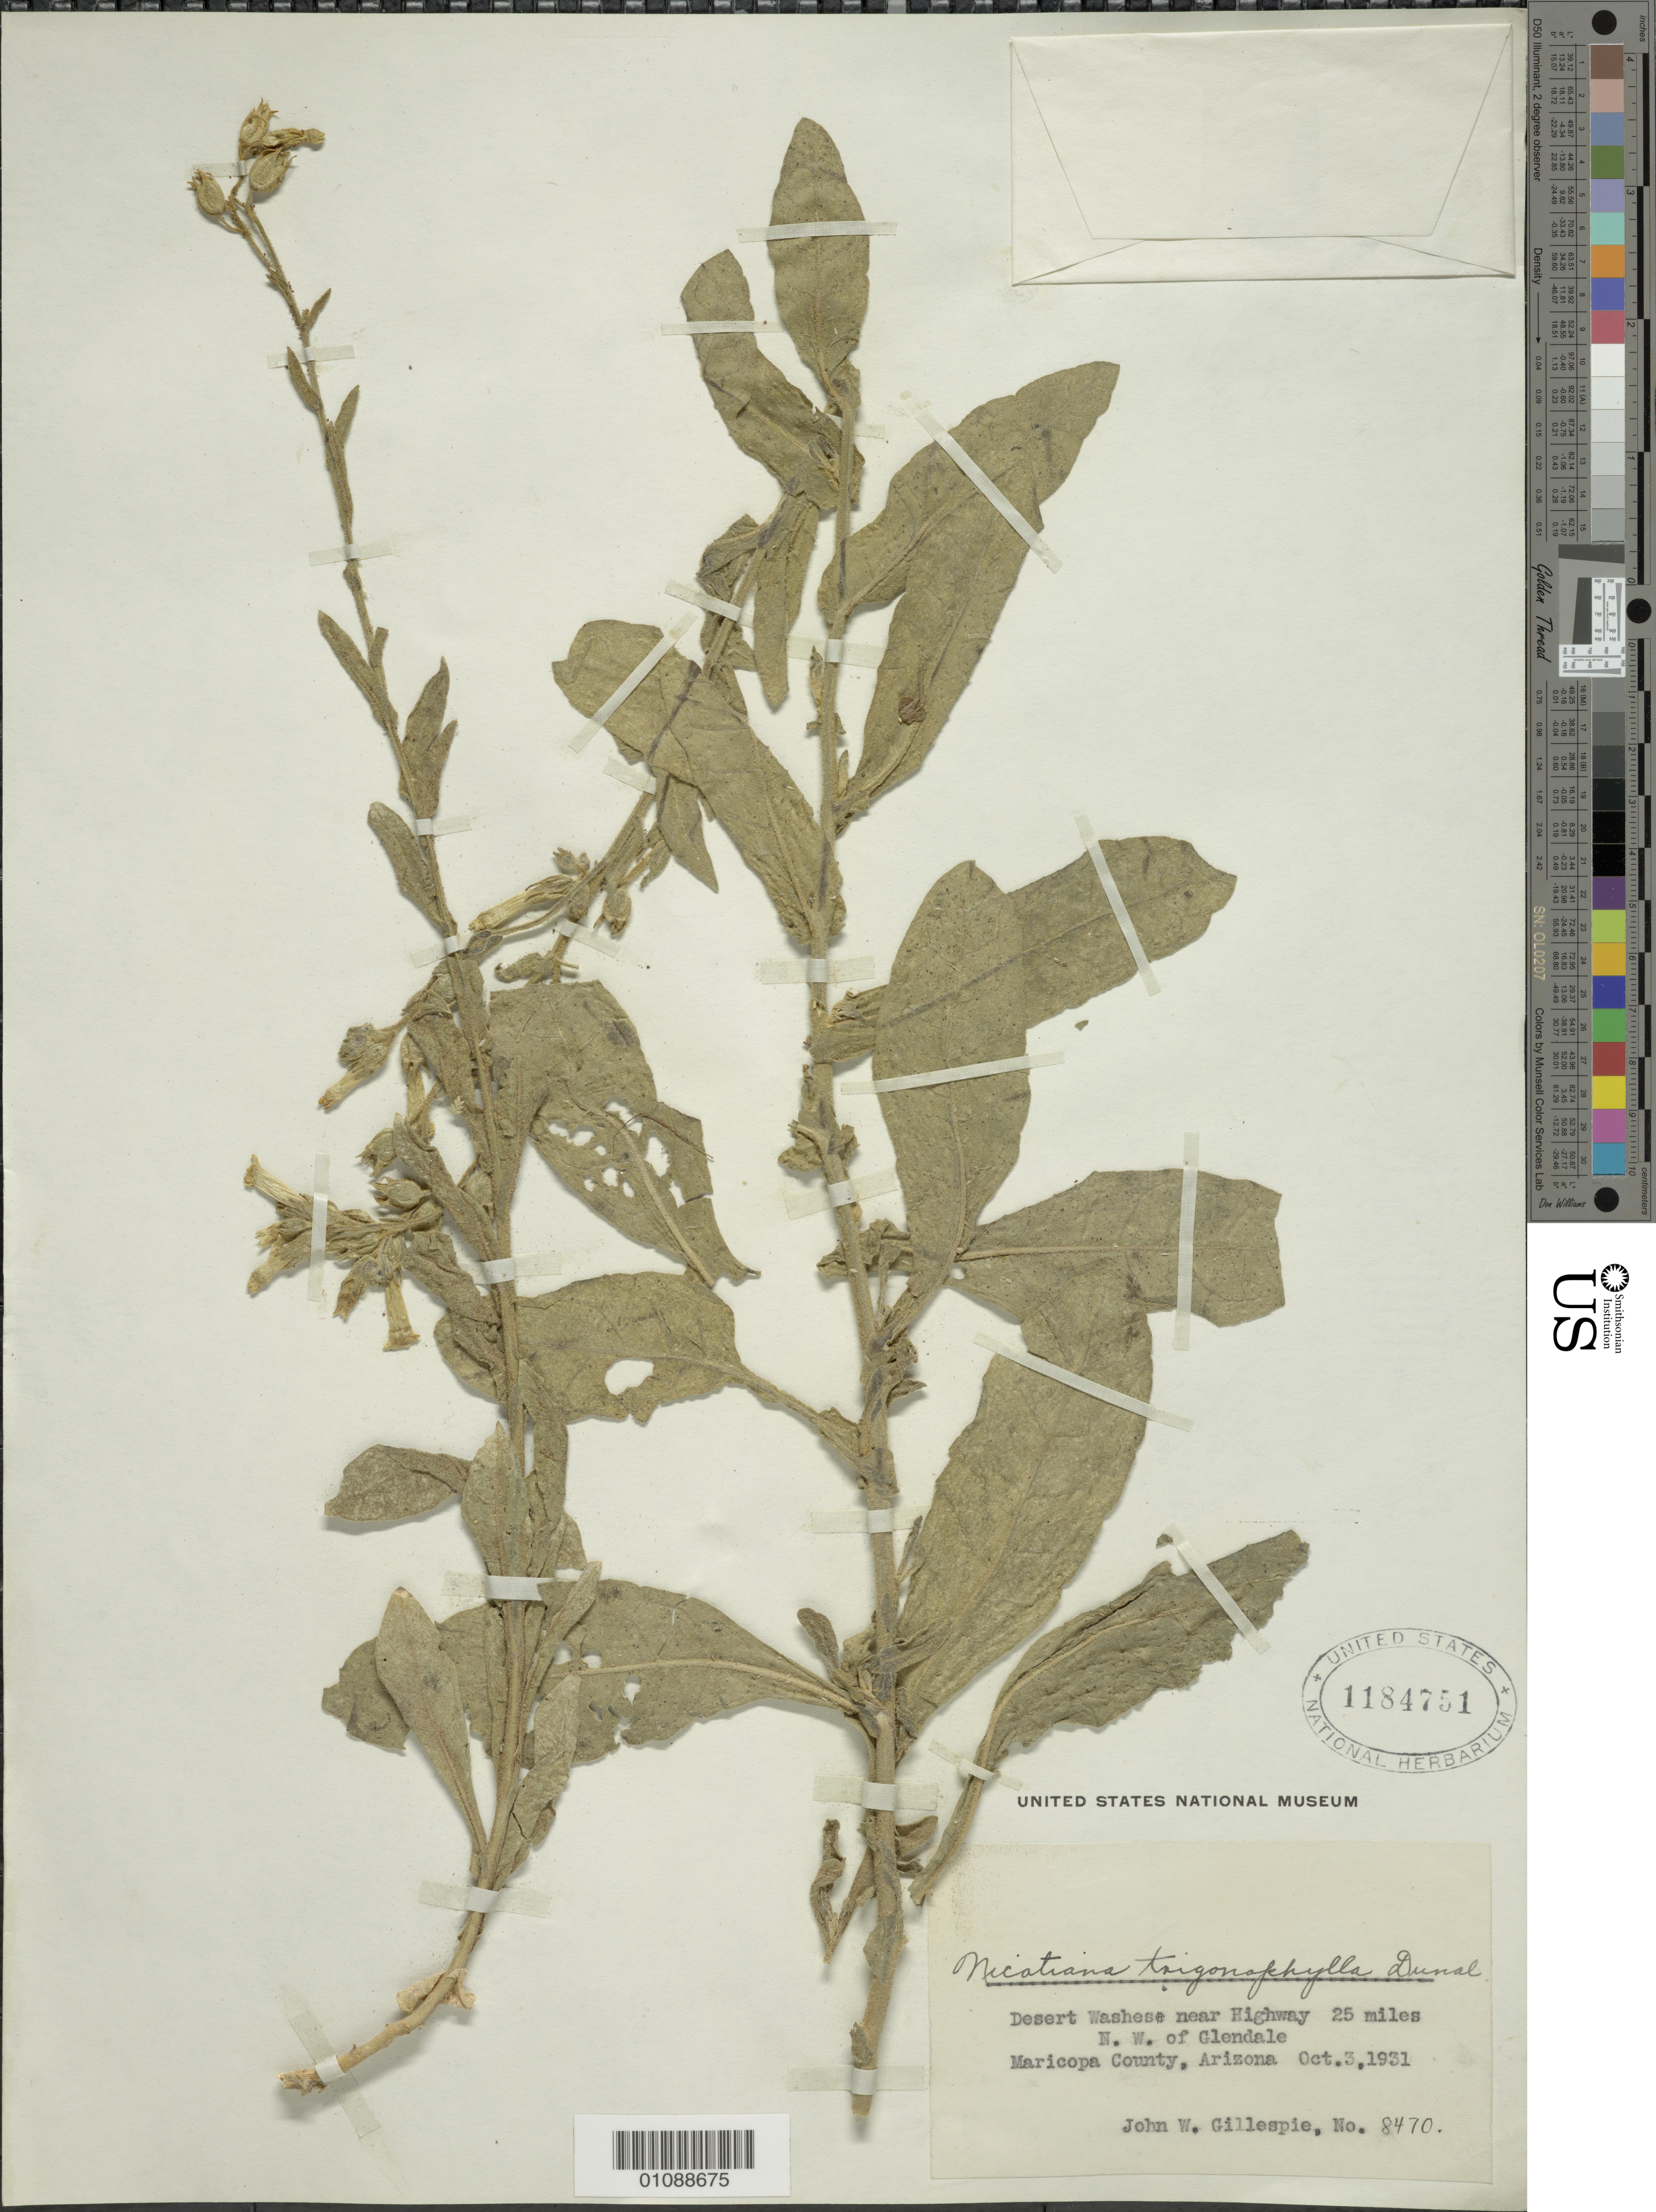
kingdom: Plantae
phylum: Tracheophyta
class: Magnoliopsida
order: Solanales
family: Solanaceae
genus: Nicotiana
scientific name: Nicotiana trigonophylla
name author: Dunal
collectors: J. W. Gillespie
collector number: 8470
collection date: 1931-10-03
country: United States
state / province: Arizona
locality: Desert Washes near Highway 25 miles N. W. of Glendale. Maricopa County.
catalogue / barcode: US 1184751